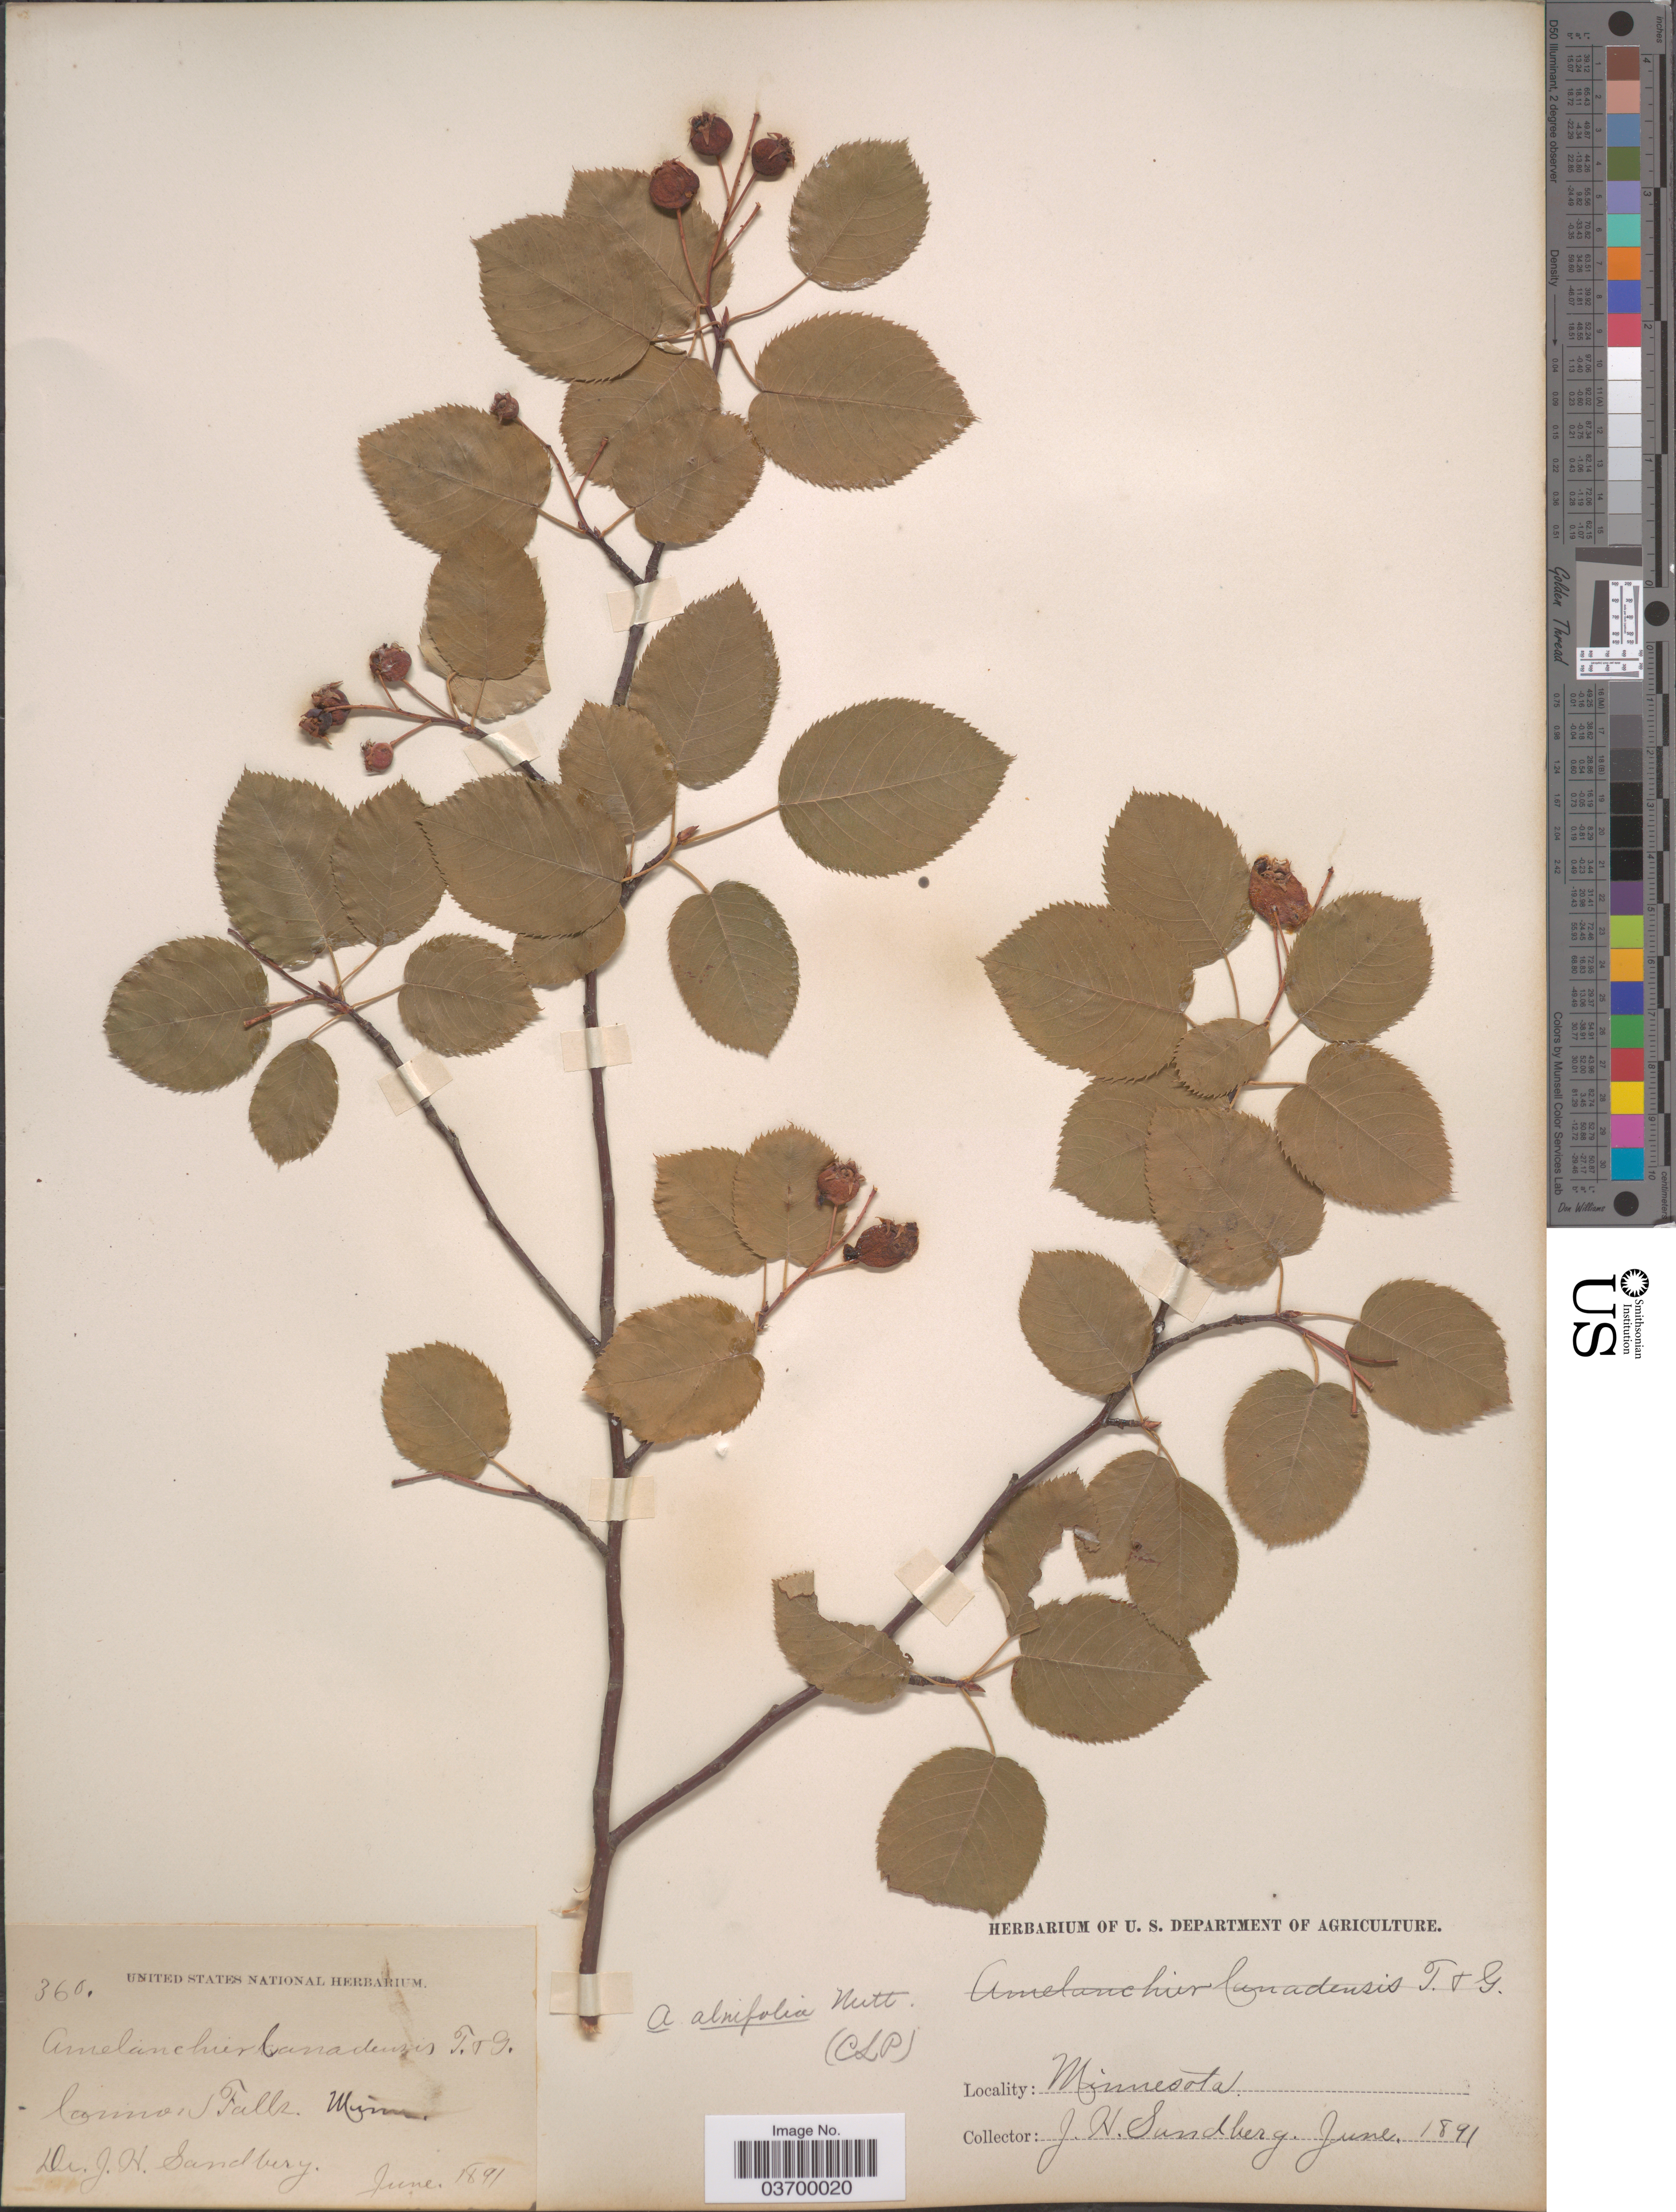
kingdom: Plantae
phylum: Tracheophyta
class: Magnoliopsida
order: Rosales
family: Rosaceae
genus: Amelanchier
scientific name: Amelanchier alnifolia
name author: (Nutt.) Nutt. ex M. Roem.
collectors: J. H. Sandberg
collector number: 360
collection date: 1891-06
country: United States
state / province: Minnesota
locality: Cannon Falls.